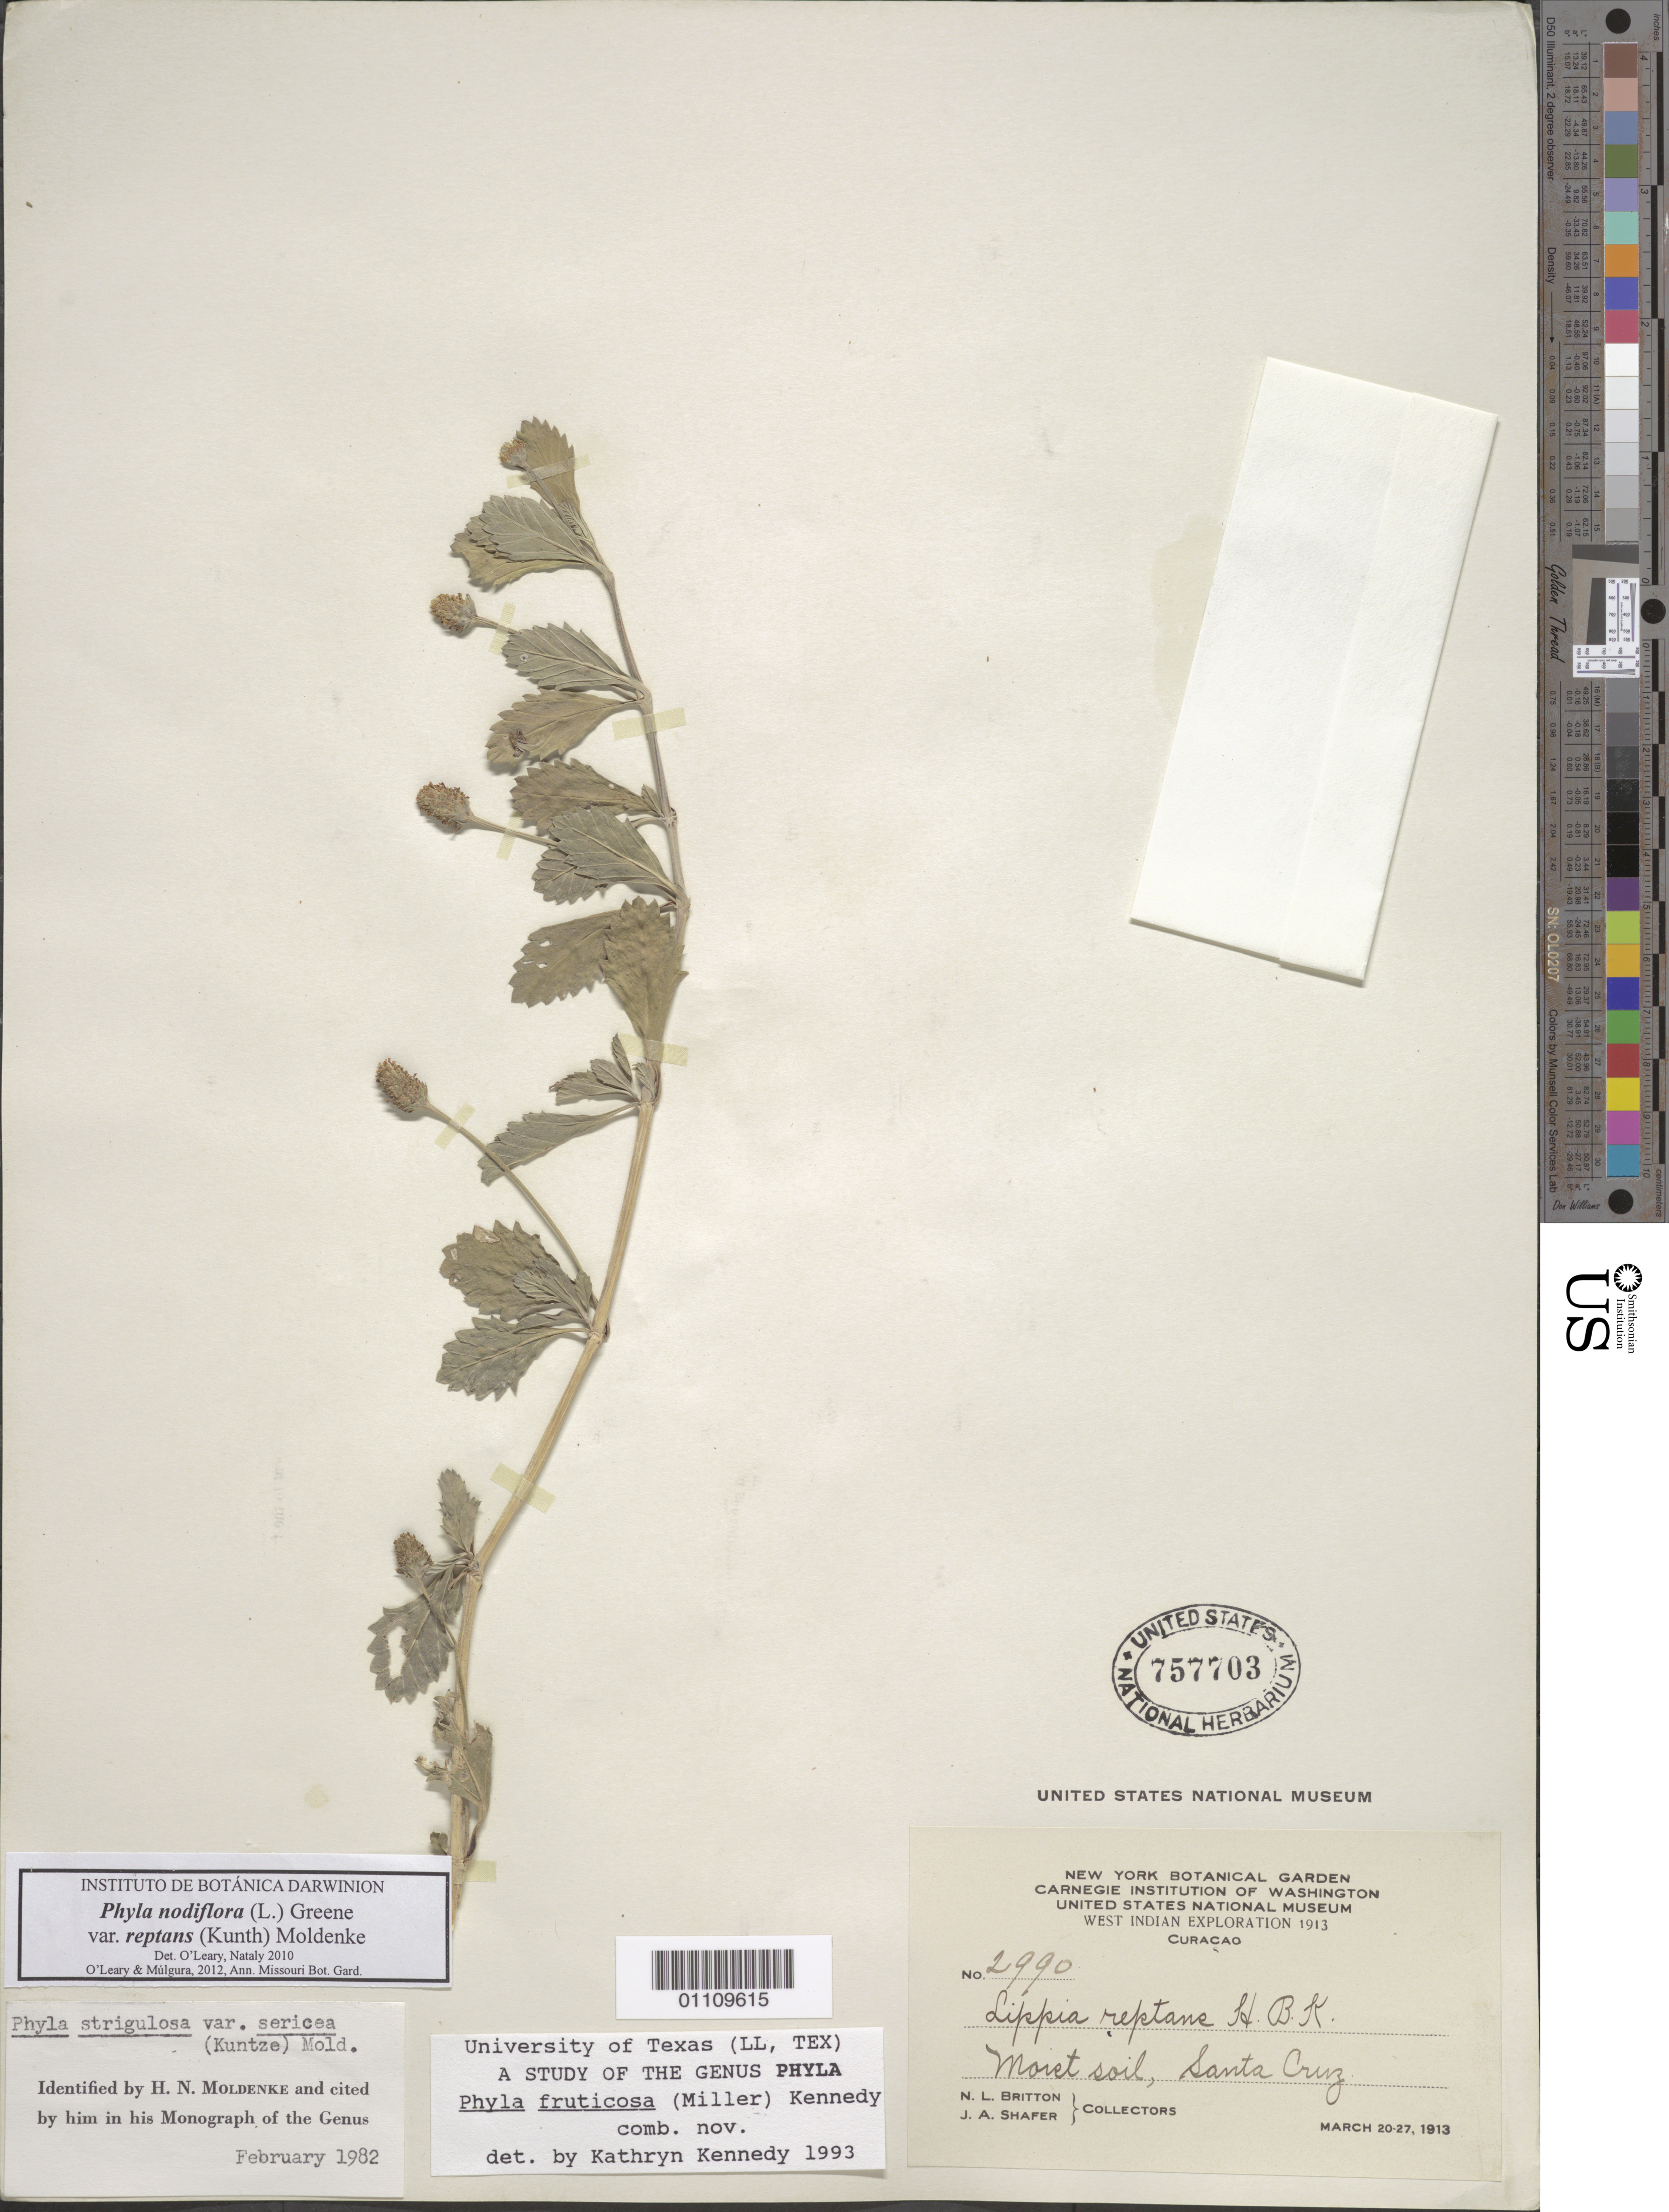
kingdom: Plantae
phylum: Tracheophyta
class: Magnoliopsida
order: Lamiales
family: Verbenaceae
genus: Phyla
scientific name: Phyla nodiflora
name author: (L.) Greene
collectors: N. Britton & J. A. Shafer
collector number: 2990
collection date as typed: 20 Mar 1913 to 27 Mar 1913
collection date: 1913-03-20/1913-03-27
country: Curaçao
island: Curaçao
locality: Santa Cruz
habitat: Moist hill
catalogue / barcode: US 757703